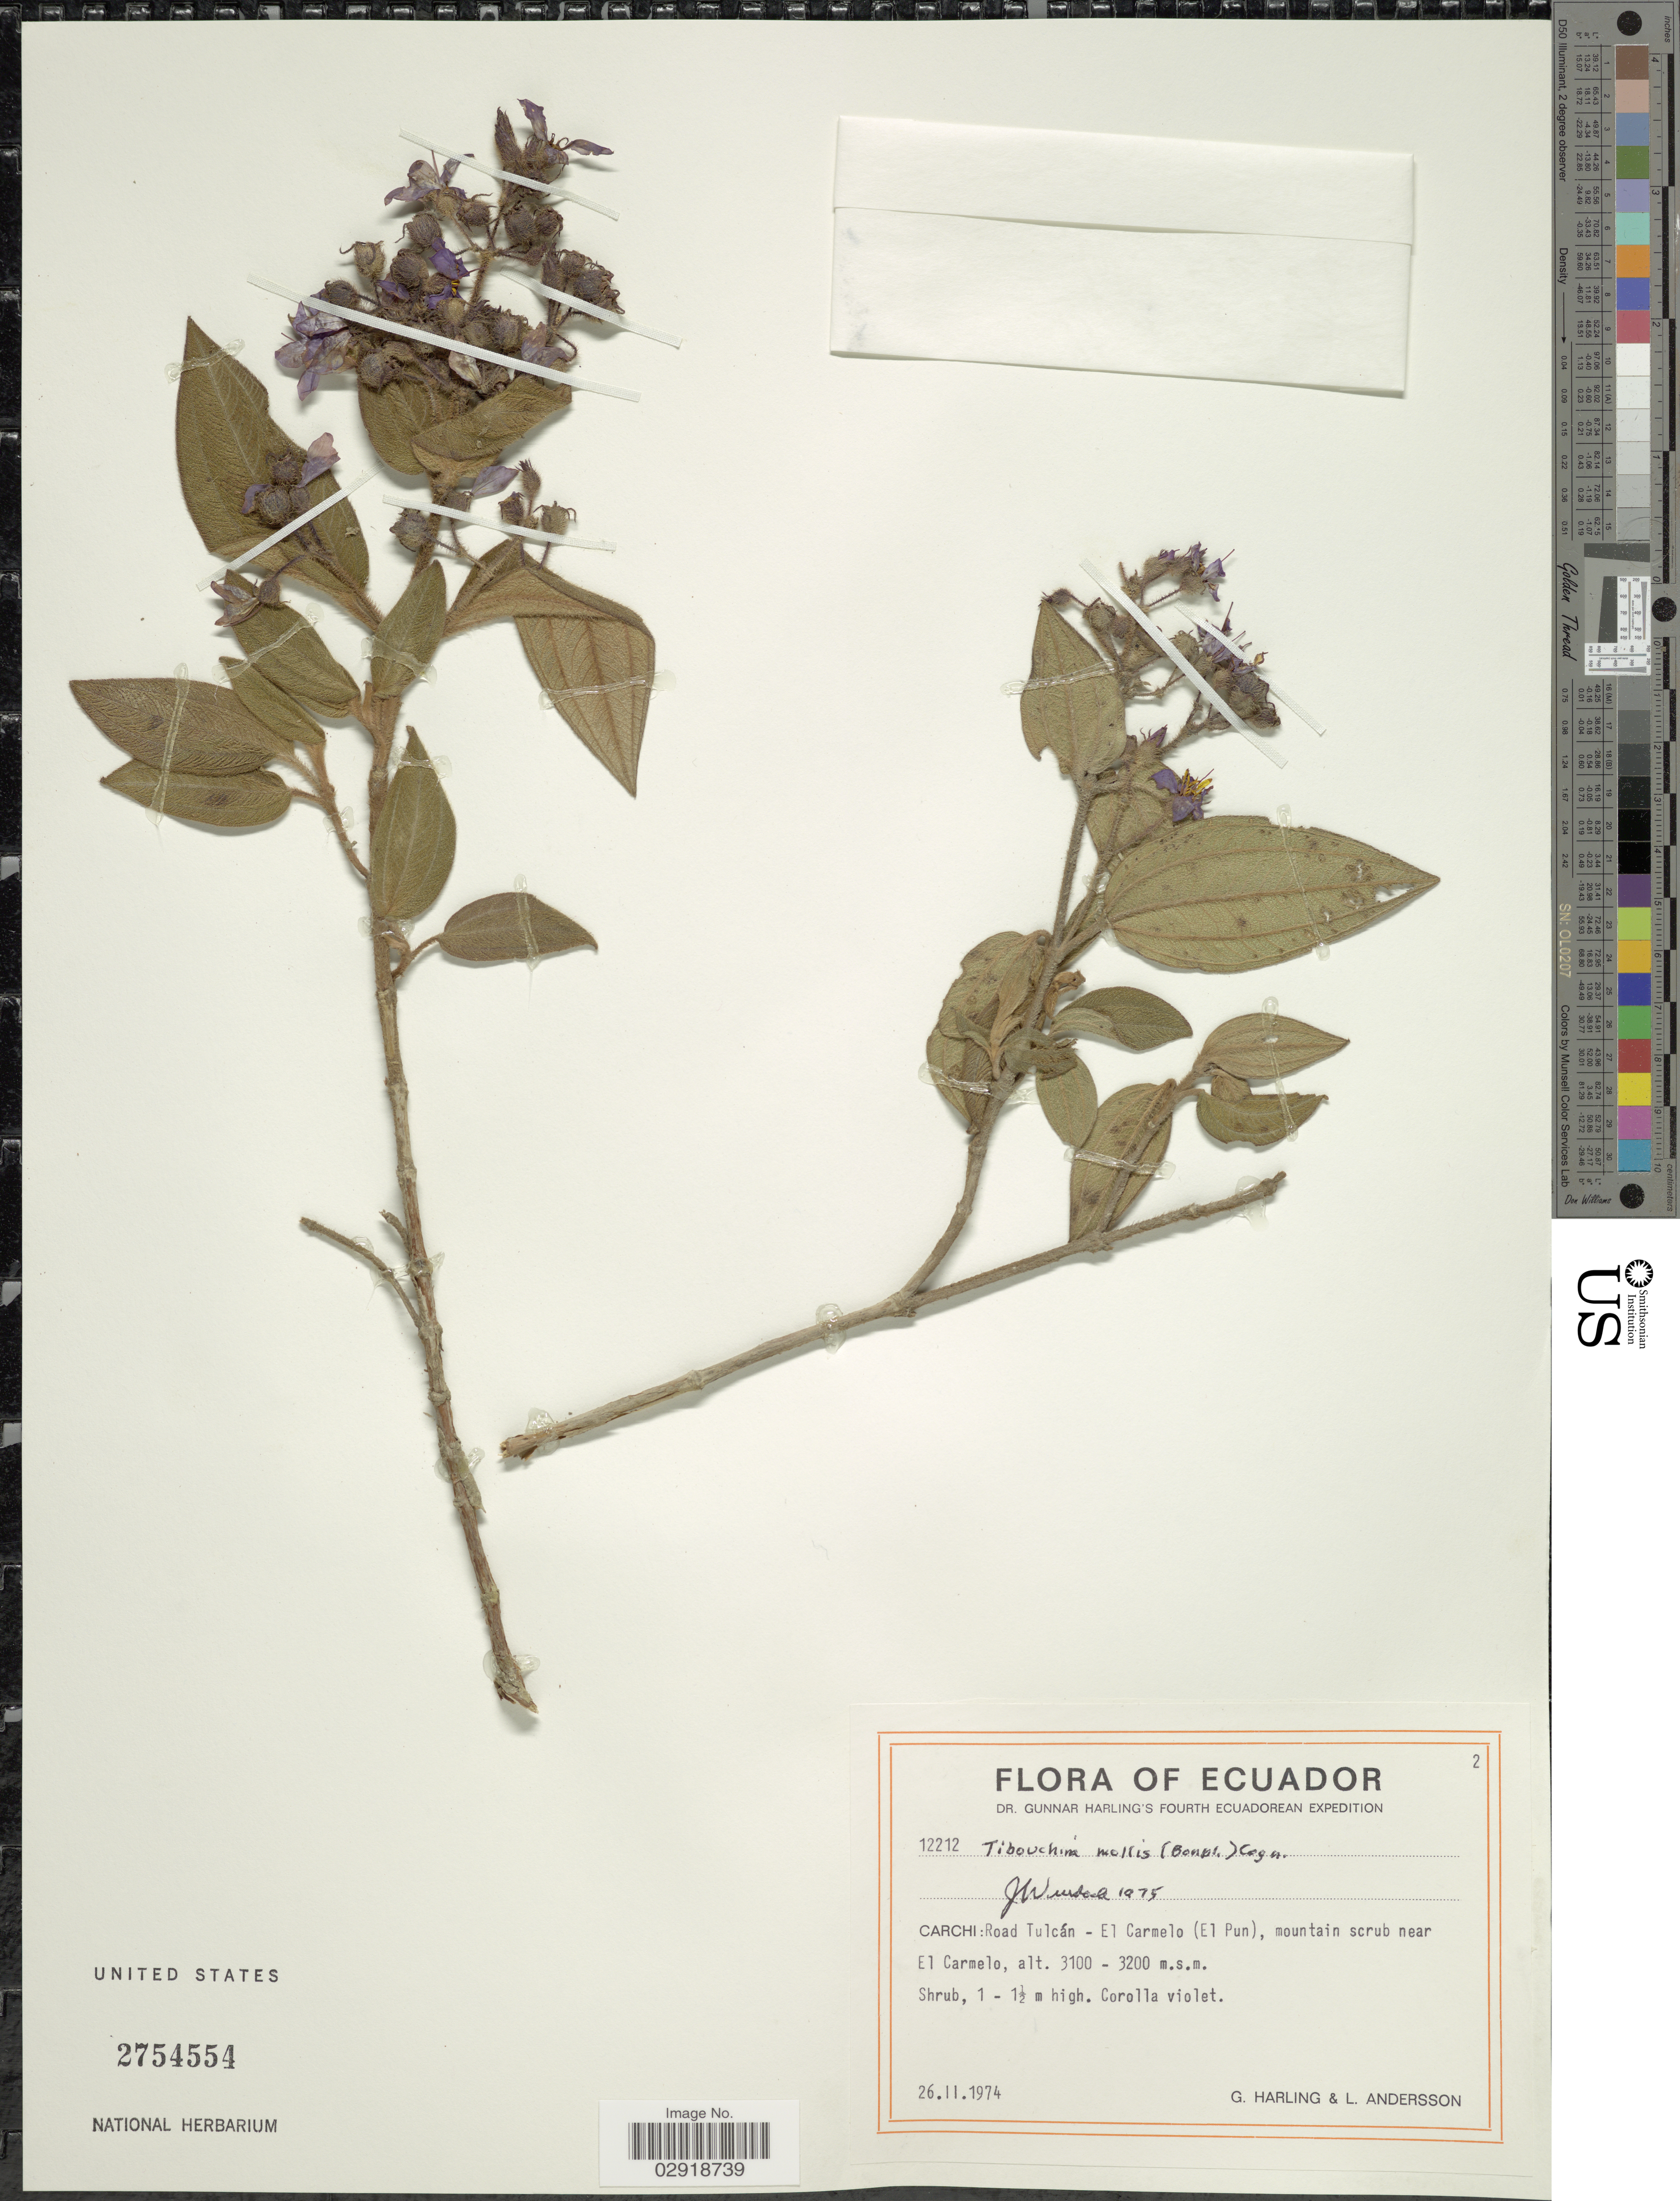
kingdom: Plantae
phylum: Tracheophyta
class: Magnoliopsida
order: Myrtales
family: Melastomataceae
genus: Chaetogastra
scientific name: Chaetogastra mollis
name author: (Bonpl.) DC.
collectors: G. Harling & L. Andersson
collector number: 12212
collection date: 1974-02-26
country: Ecuador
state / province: Carchi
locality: Road Tulcán - El Carmelo (El Pun), mountain scrub near El Carmelo.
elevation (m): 3100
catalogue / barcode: US 2754554